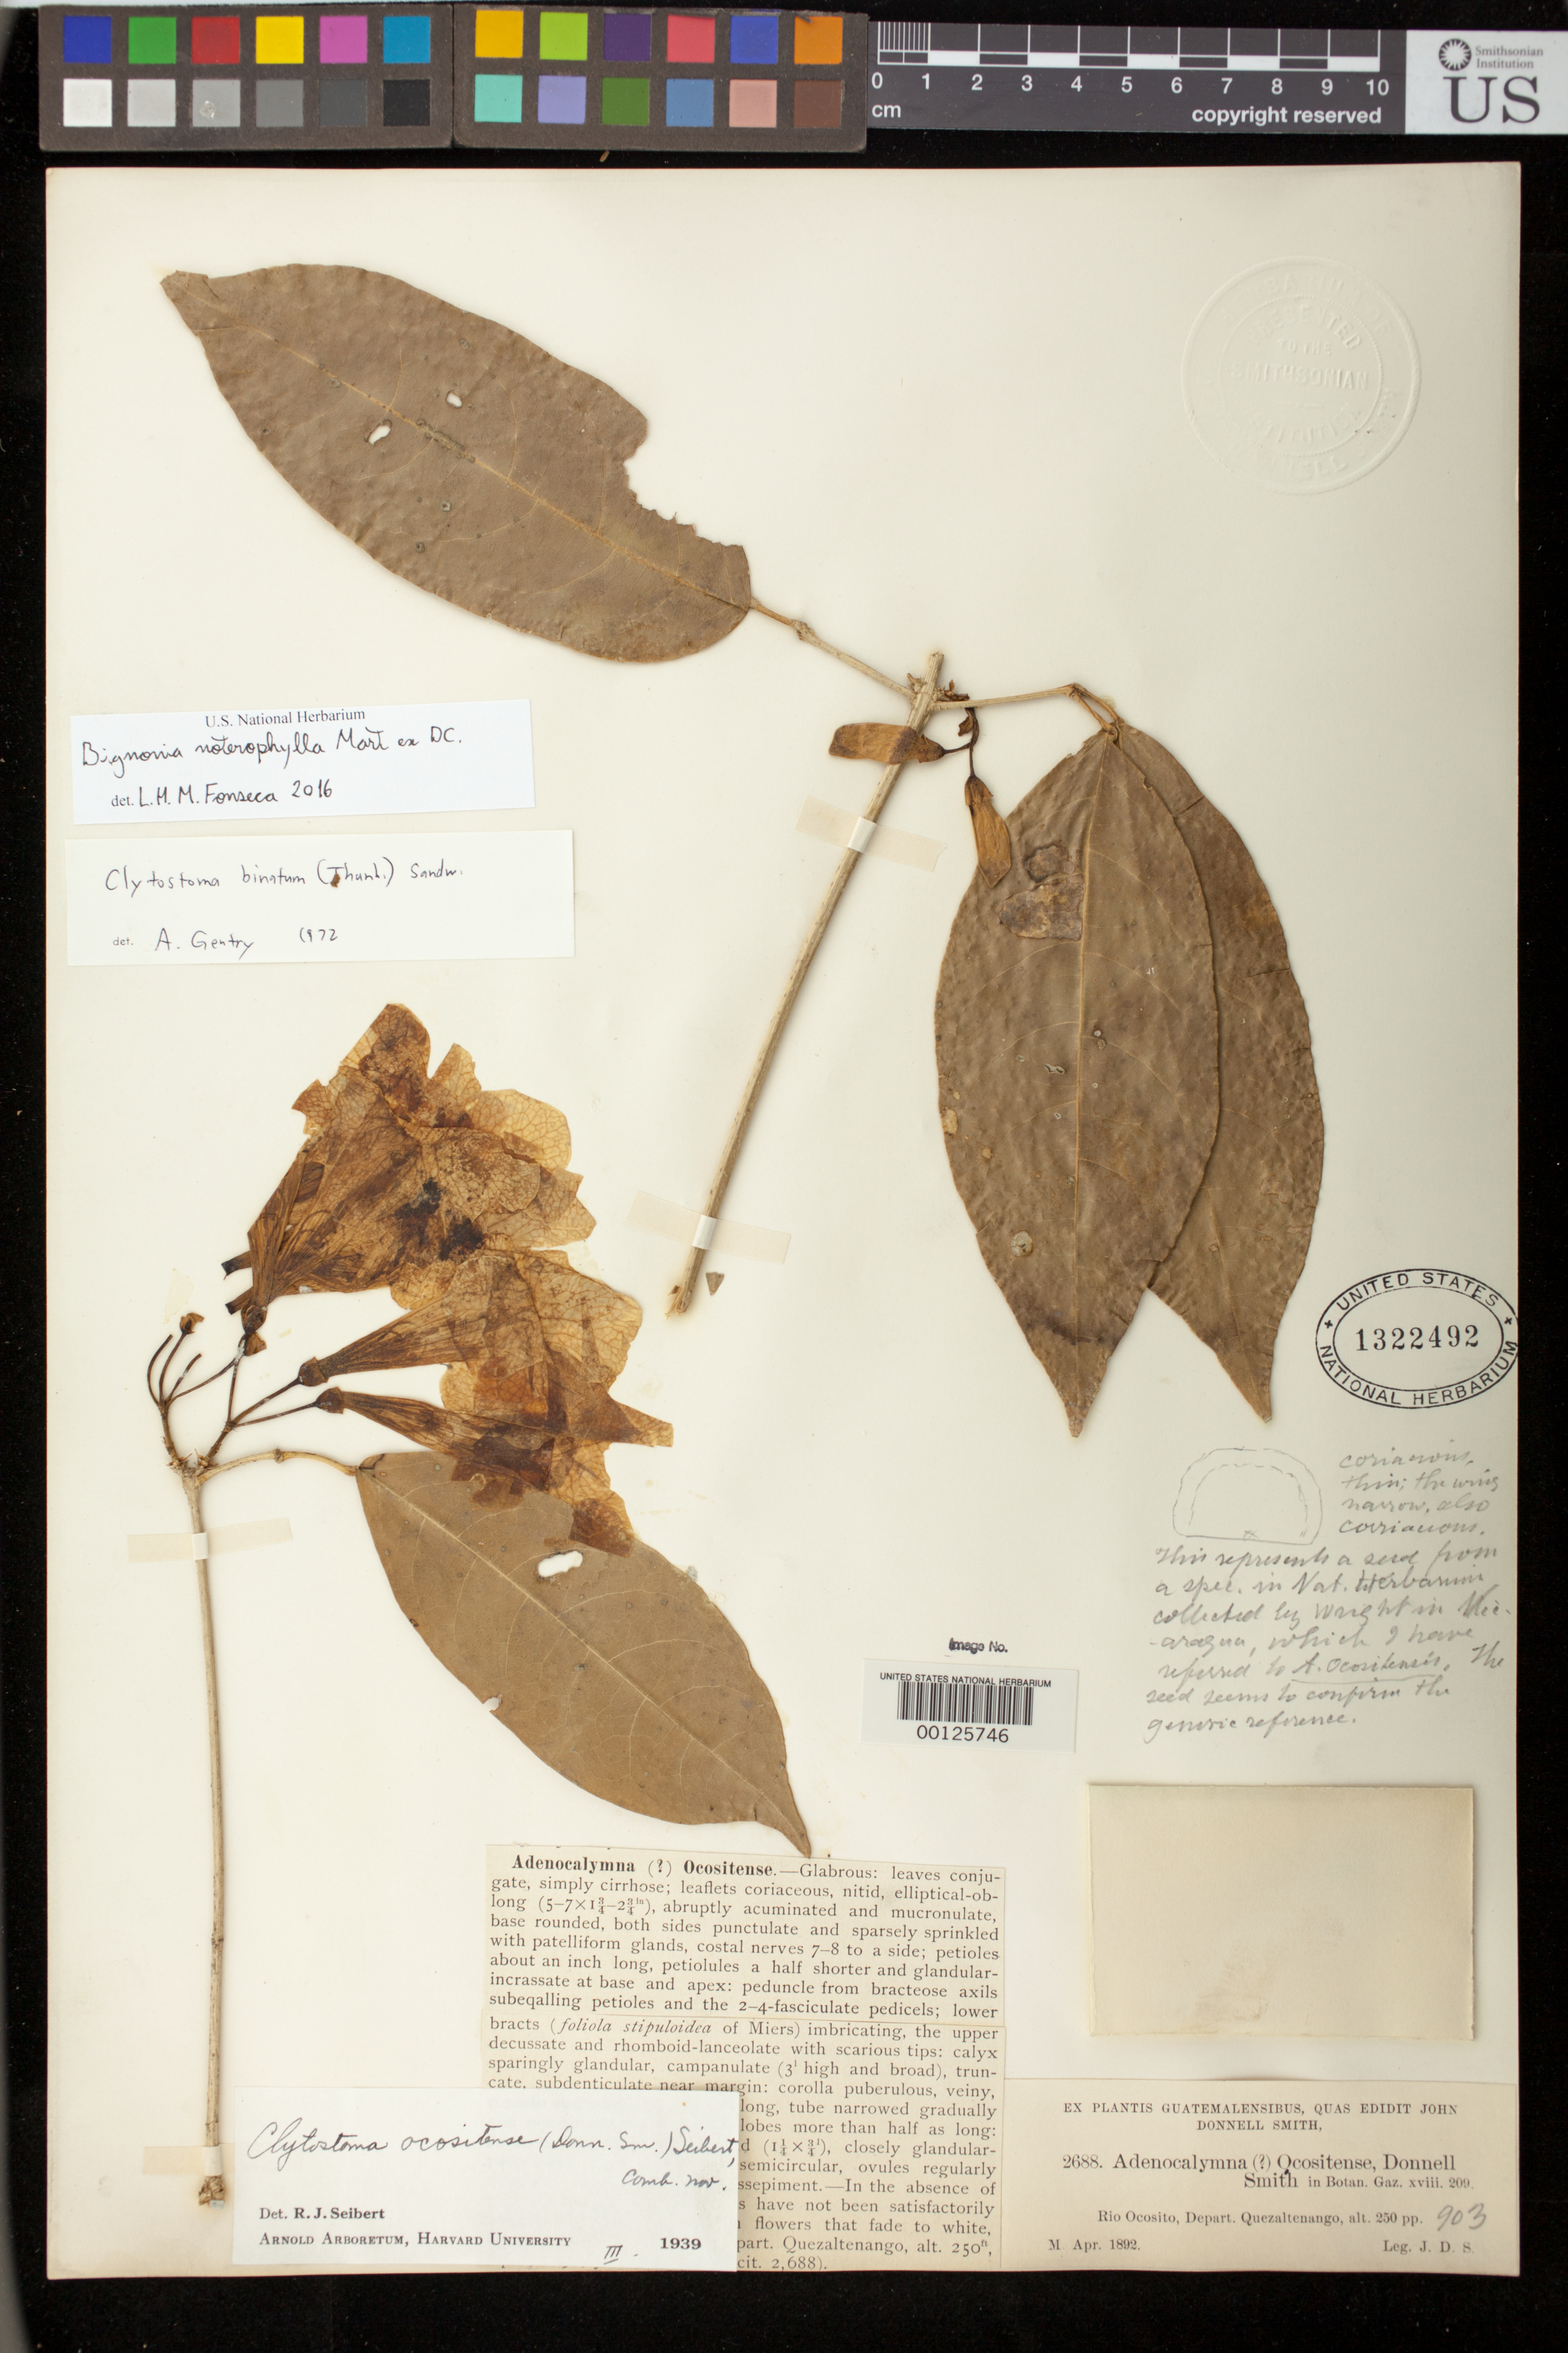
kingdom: Plantae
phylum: Tracheophyta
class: Magnoliopsida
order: Lamiales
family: Bignoniaceae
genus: Adenocalymma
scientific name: Adenocalymma ocositense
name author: Donn. Sm.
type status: Lectotype; Holotype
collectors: J. Donnell Smith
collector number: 2688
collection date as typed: Apr 1892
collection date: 1892-04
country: Guatemala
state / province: Quetzaltenango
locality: Rio Ocosito, Depart. Quezaltenango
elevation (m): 76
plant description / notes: Specimen from the John Donnell Smith herbarium (bears embossed stamp). This specimen was designated as "lectotype" (possibly superfluously) by Zuntini et al., Phytotaxa 219(1): 74 (2015). A second US sheet (USNH 47668) did not come from the Donnell Smith herbarium.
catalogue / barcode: US 1322492